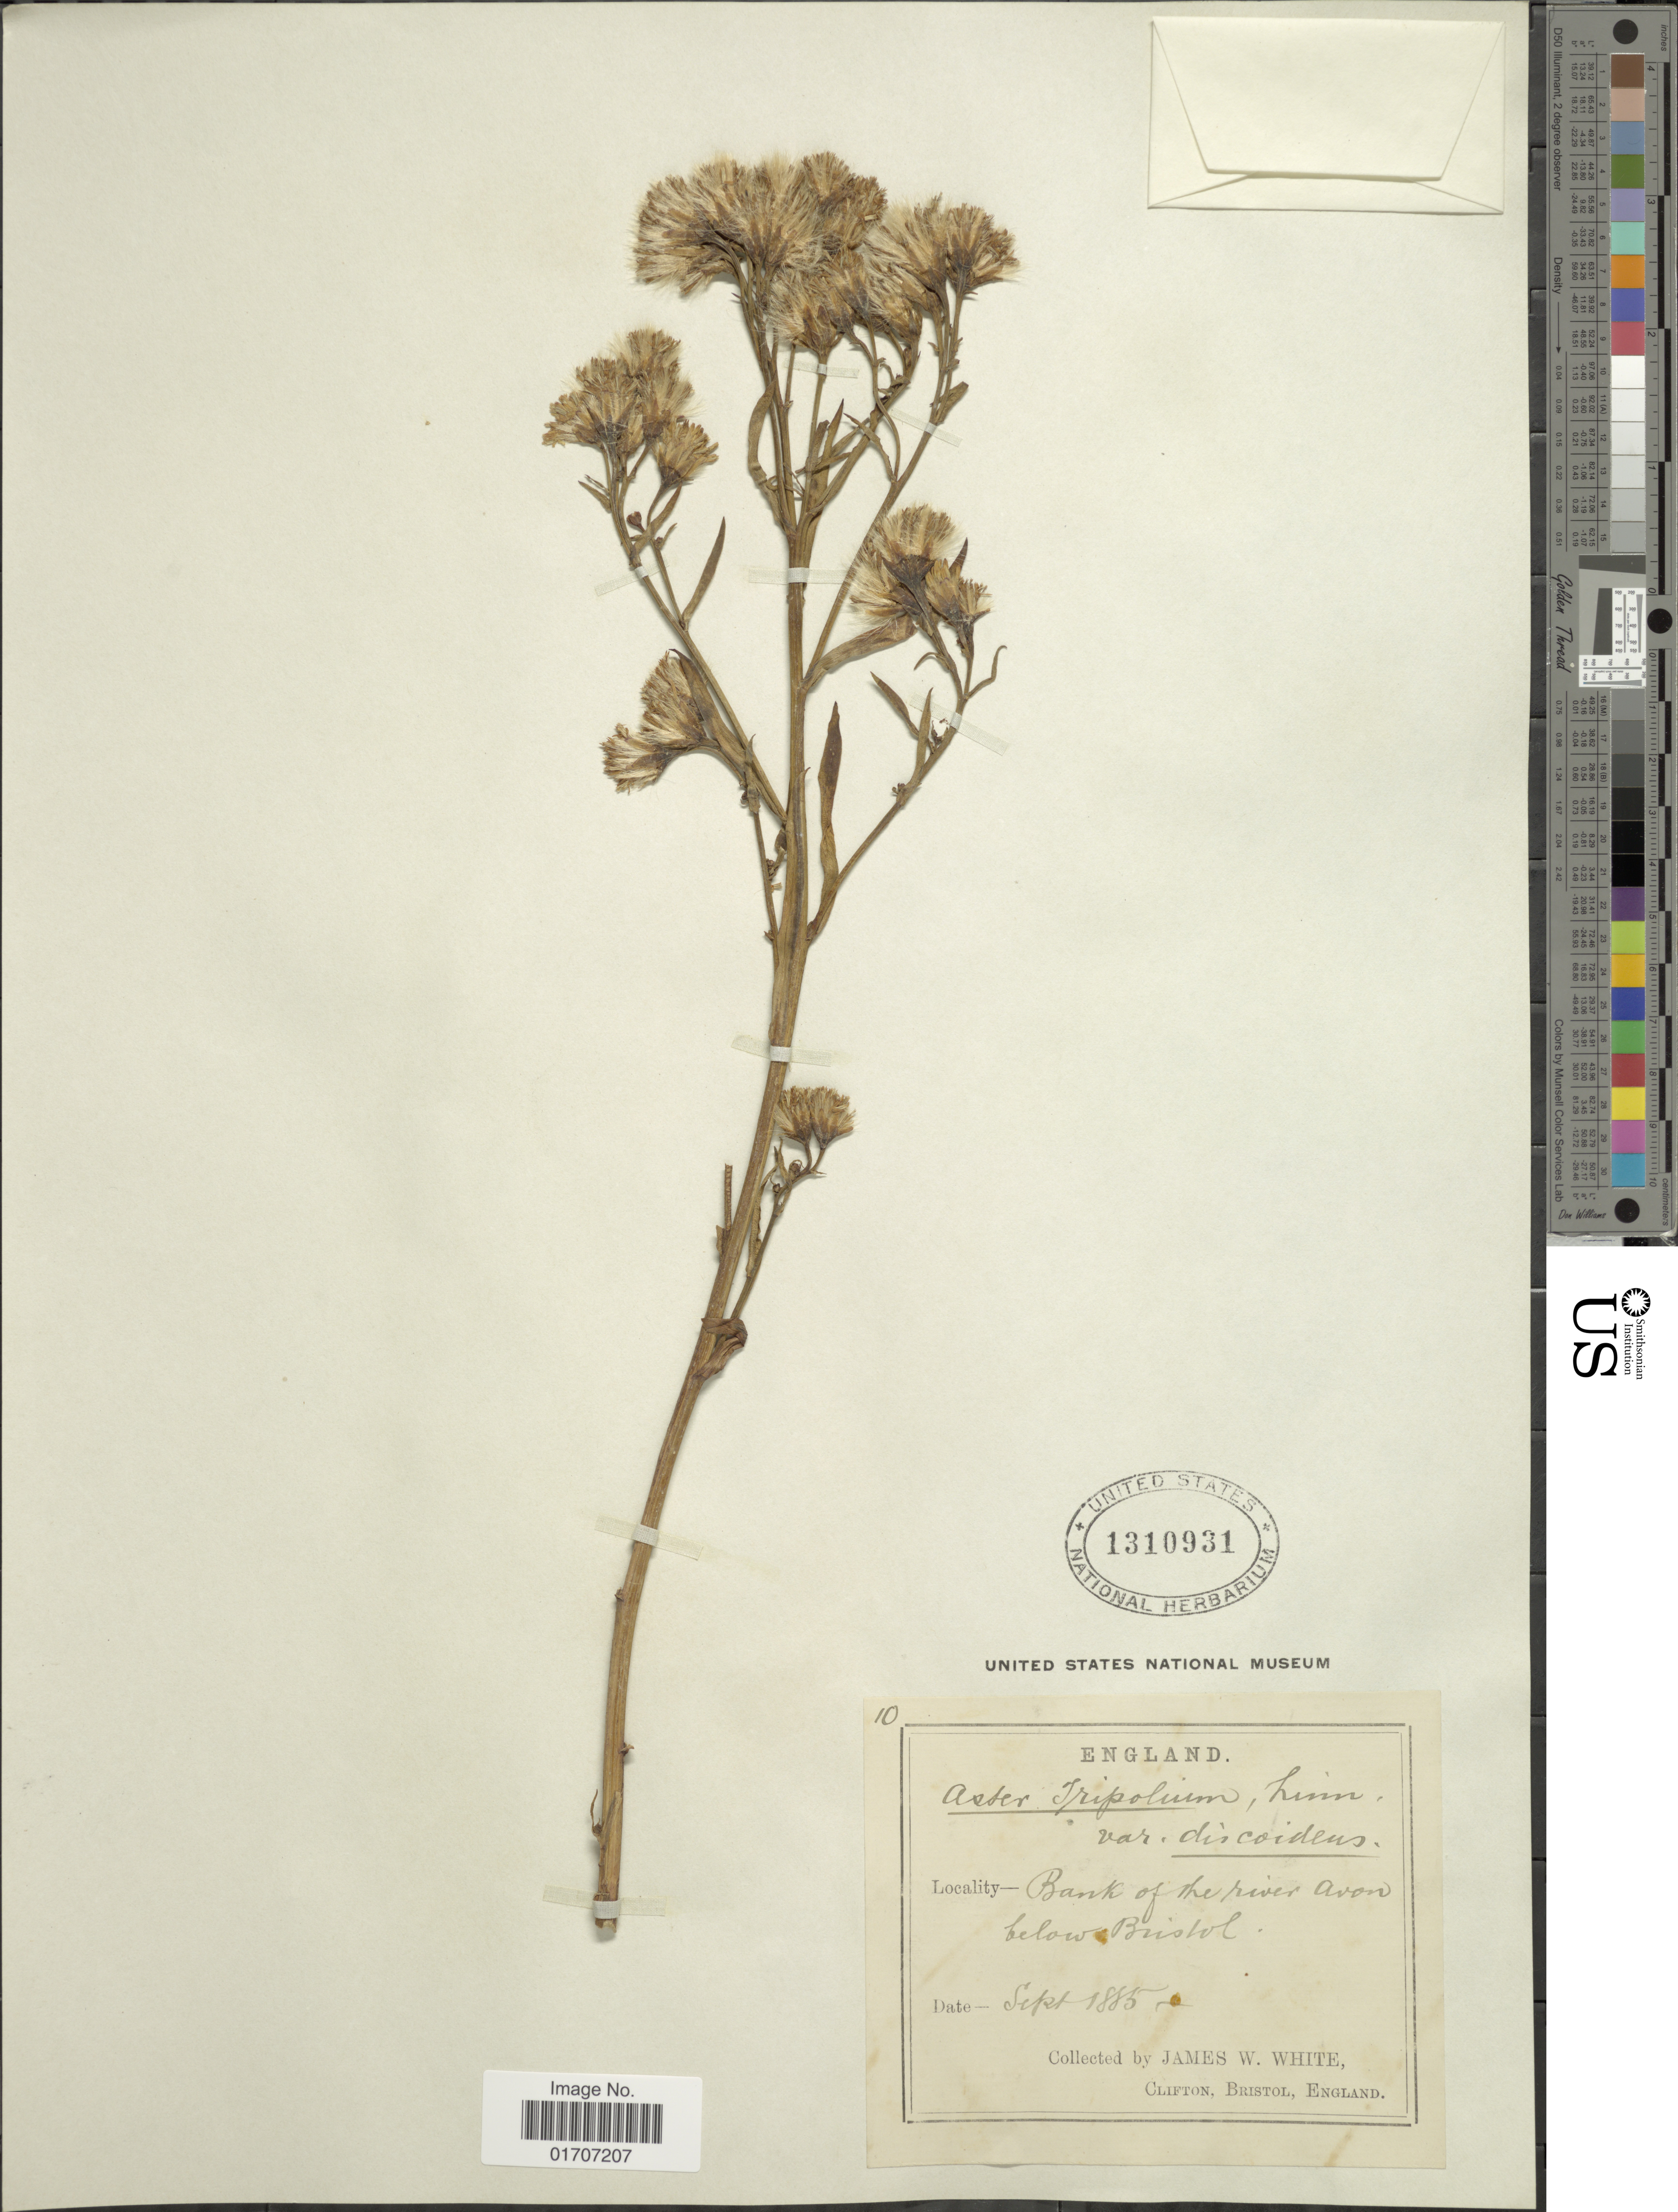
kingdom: Plantae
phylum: Tracheophyta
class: Magnoliopsida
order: Asterales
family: Asteraceae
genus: Tripolium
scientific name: Tripolium pannonicum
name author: (Jacq.) Dobrocz.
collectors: J. W. White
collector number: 10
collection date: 1885-09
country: United Kingdom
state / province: England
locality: Bank of the River Avon below Bristol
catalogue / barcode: US 1310931